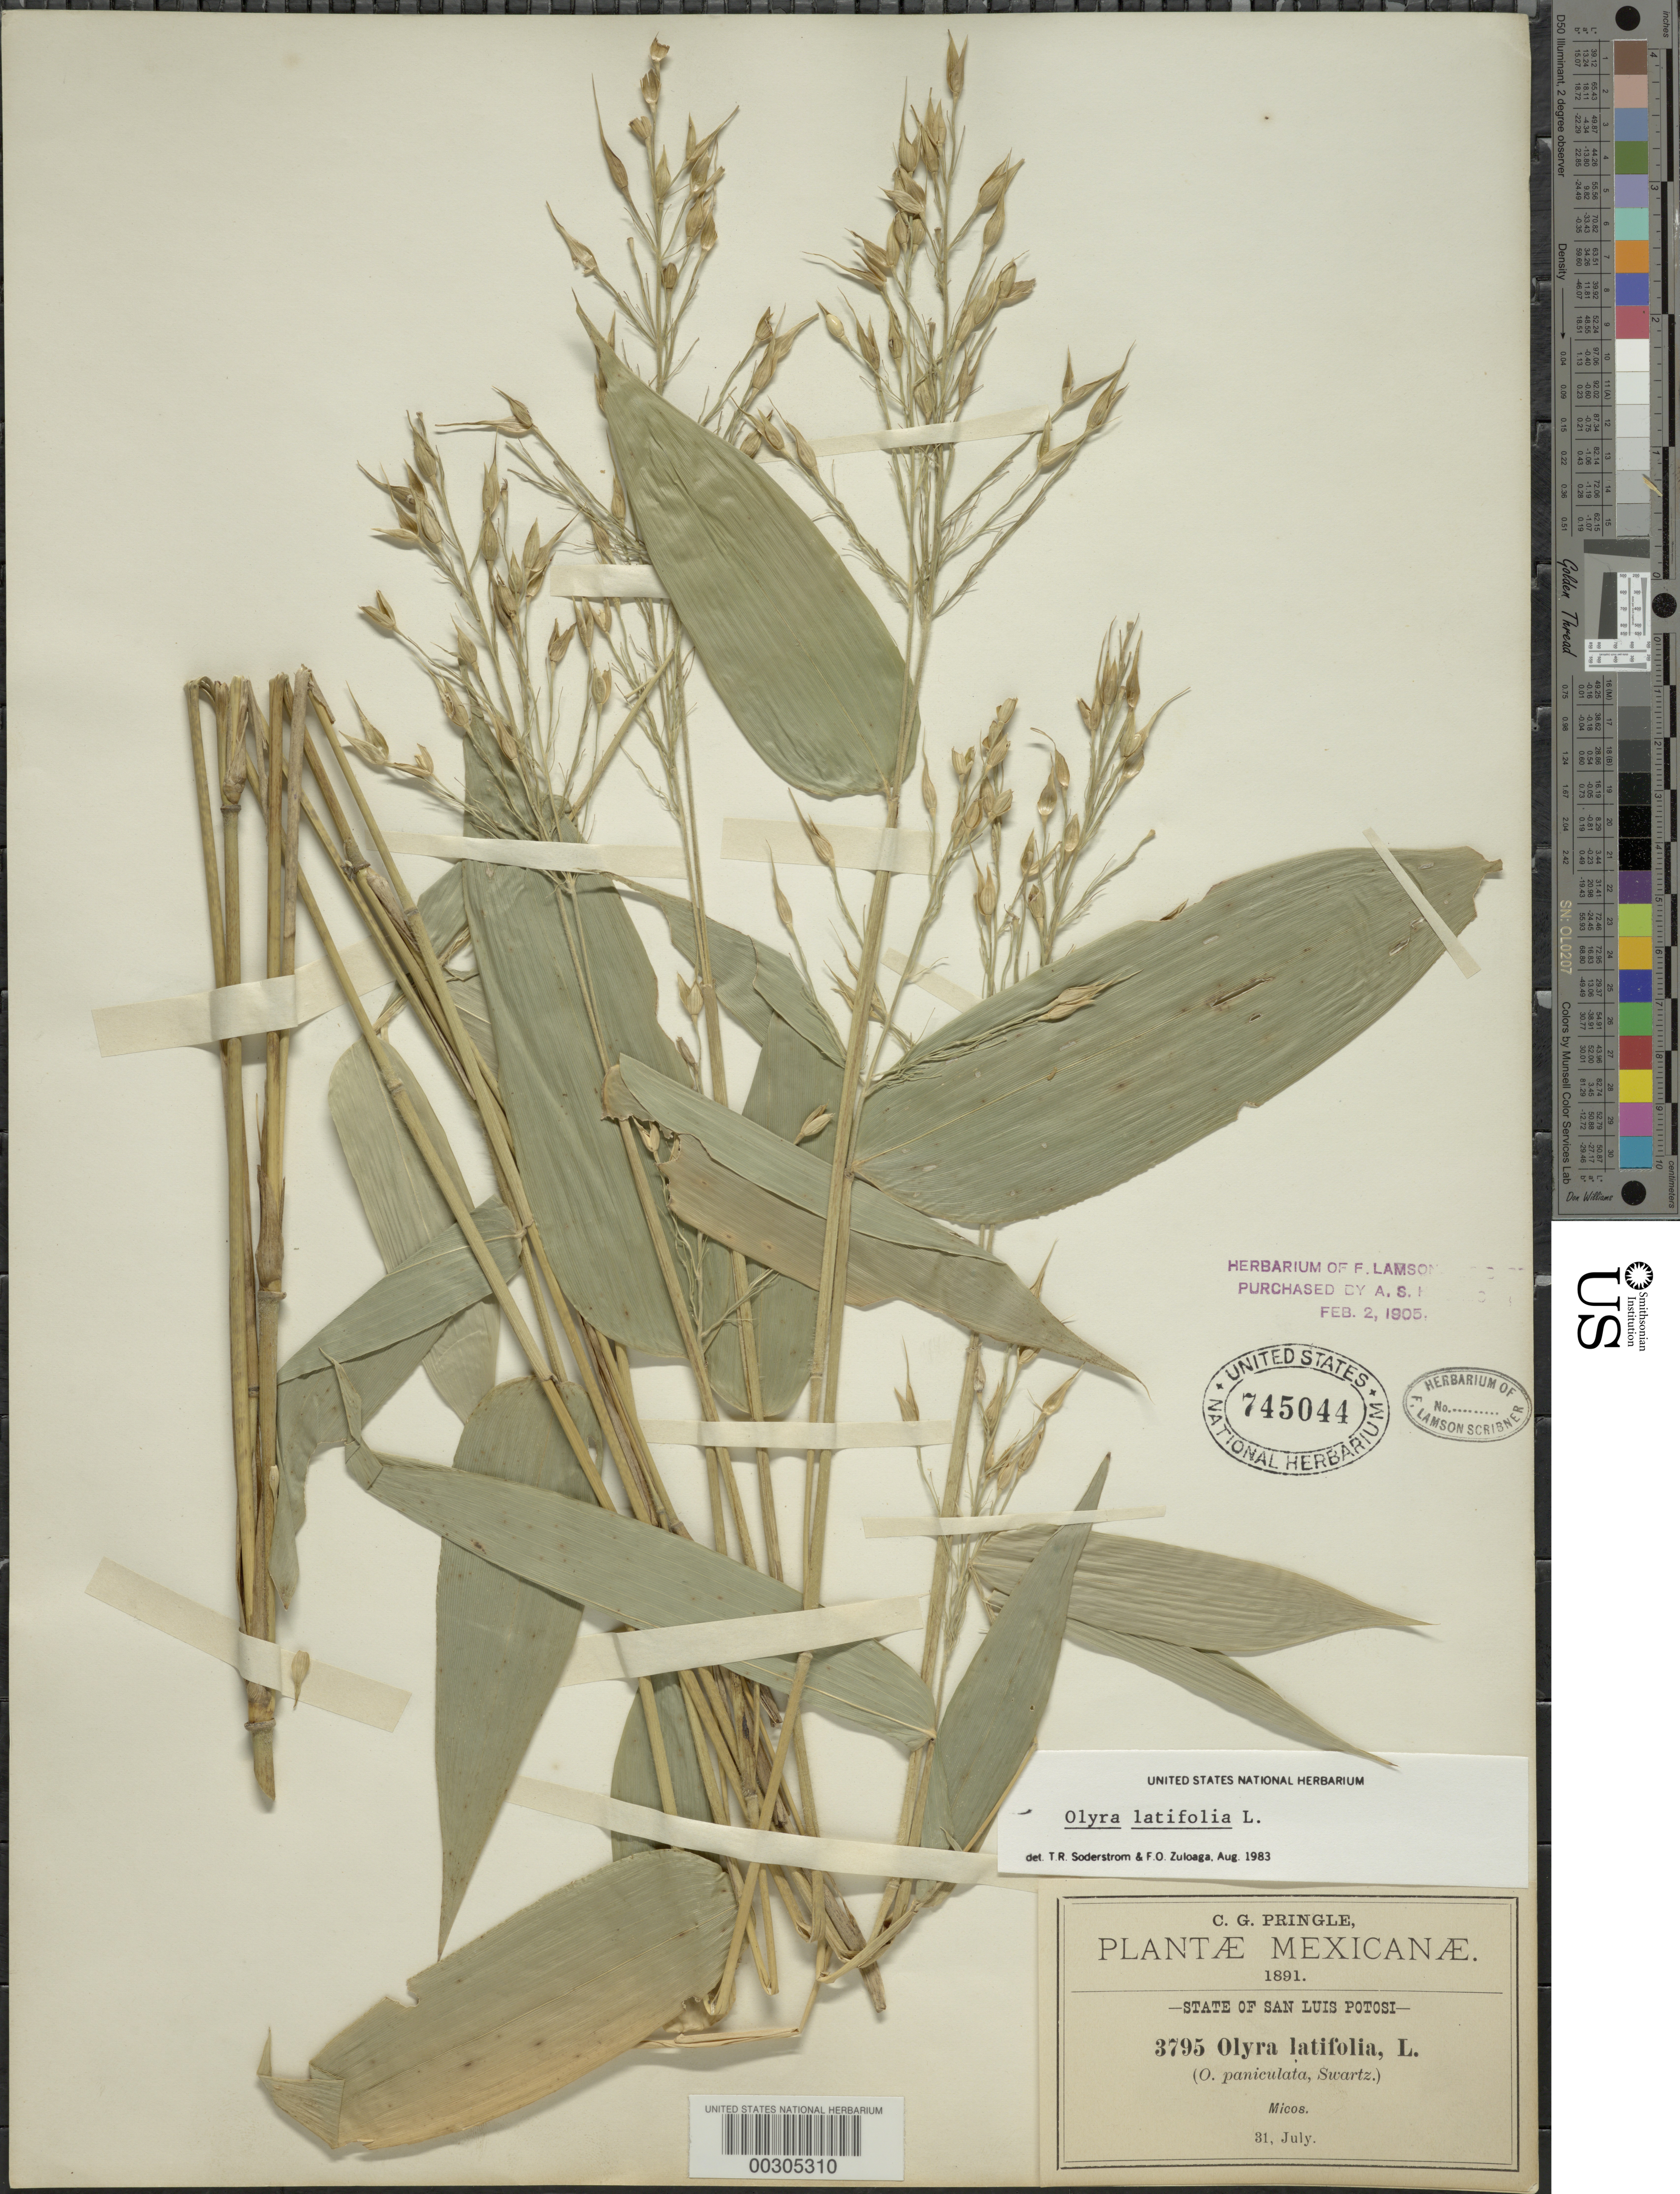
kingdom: Plantae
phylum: Tracheophyta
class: Liliopsida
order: Poales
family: Poaceae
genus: Olyra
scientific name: Olyra latifolia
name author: L.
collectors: C. G. Pringle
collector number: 3795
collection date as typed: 31 Jul 1891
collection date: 1891-07-31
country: Mexico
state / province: San Luis Potosí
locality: Micos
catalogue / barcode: US 745044